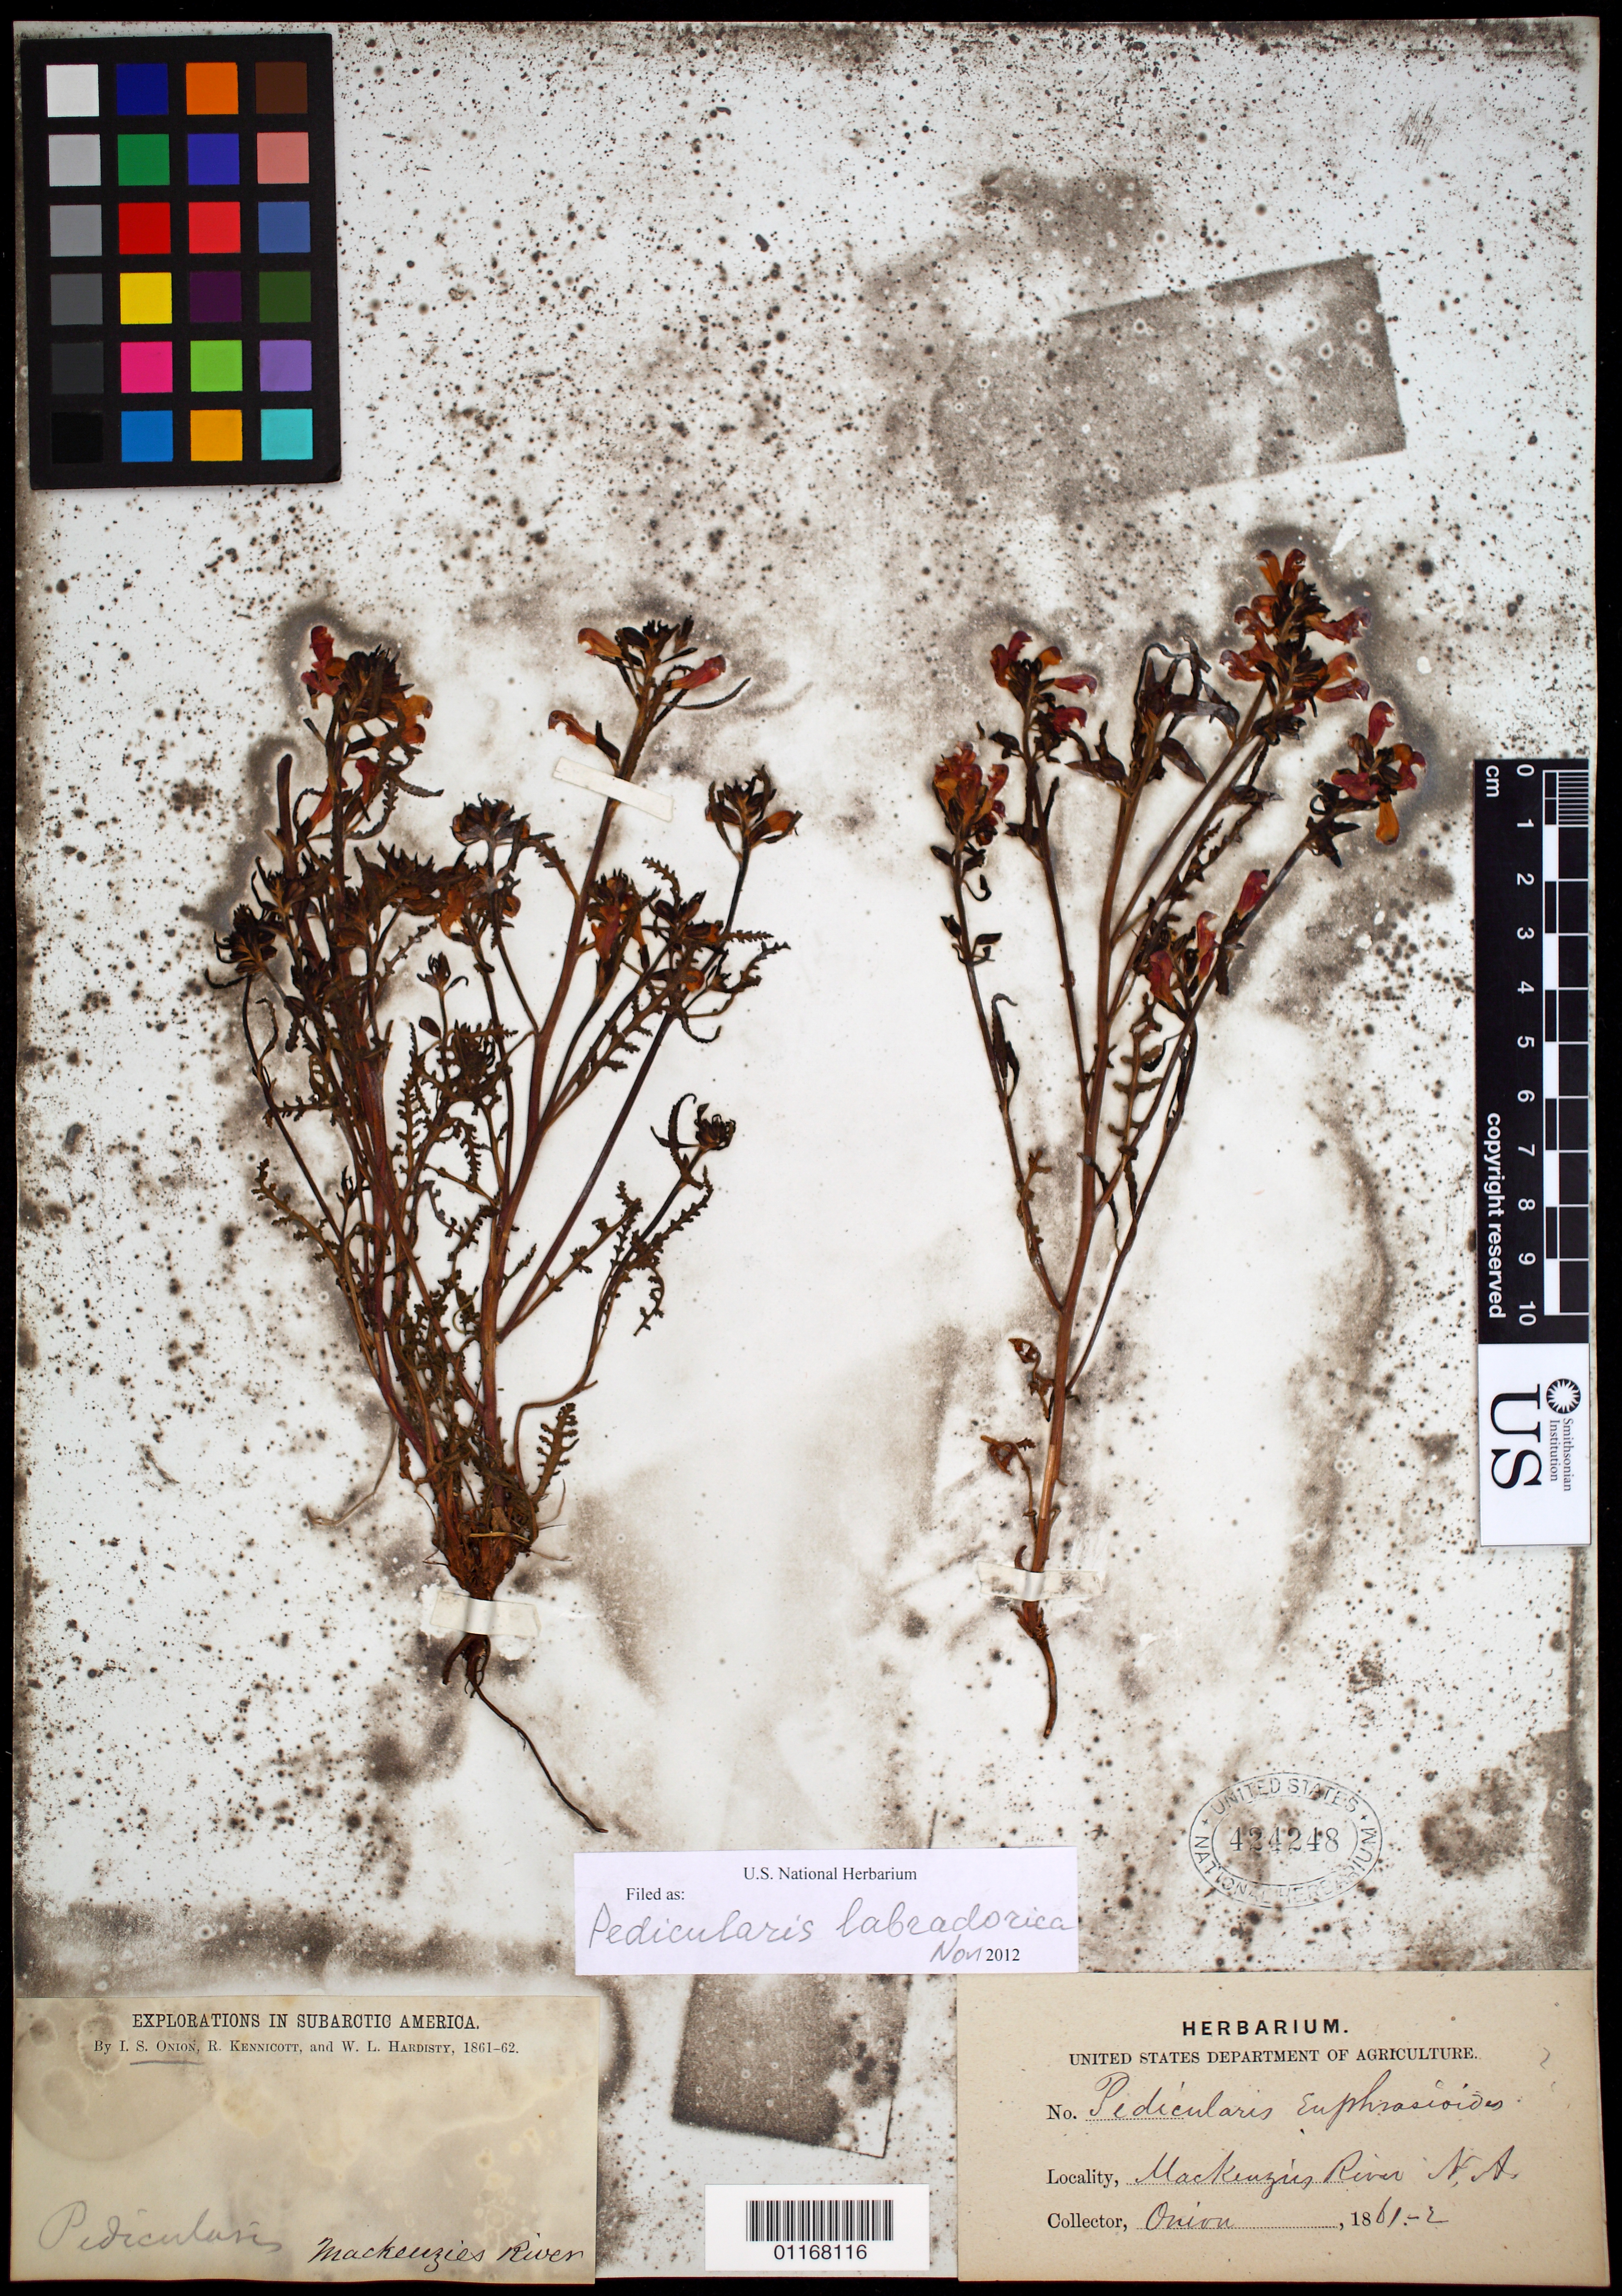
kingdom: Plantae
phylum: Tracheophyta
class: Magnoliopsida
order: Lamiales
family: Orobanchaceae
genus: Pedicularis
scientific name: Pedicularis labradorica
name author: Wirsing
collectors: I. Onion, R. Kennicott & W. Hardisty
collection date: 1861/1862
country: Canada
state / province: Northwest Territories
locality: Mackenzie River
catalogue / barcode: US 424248